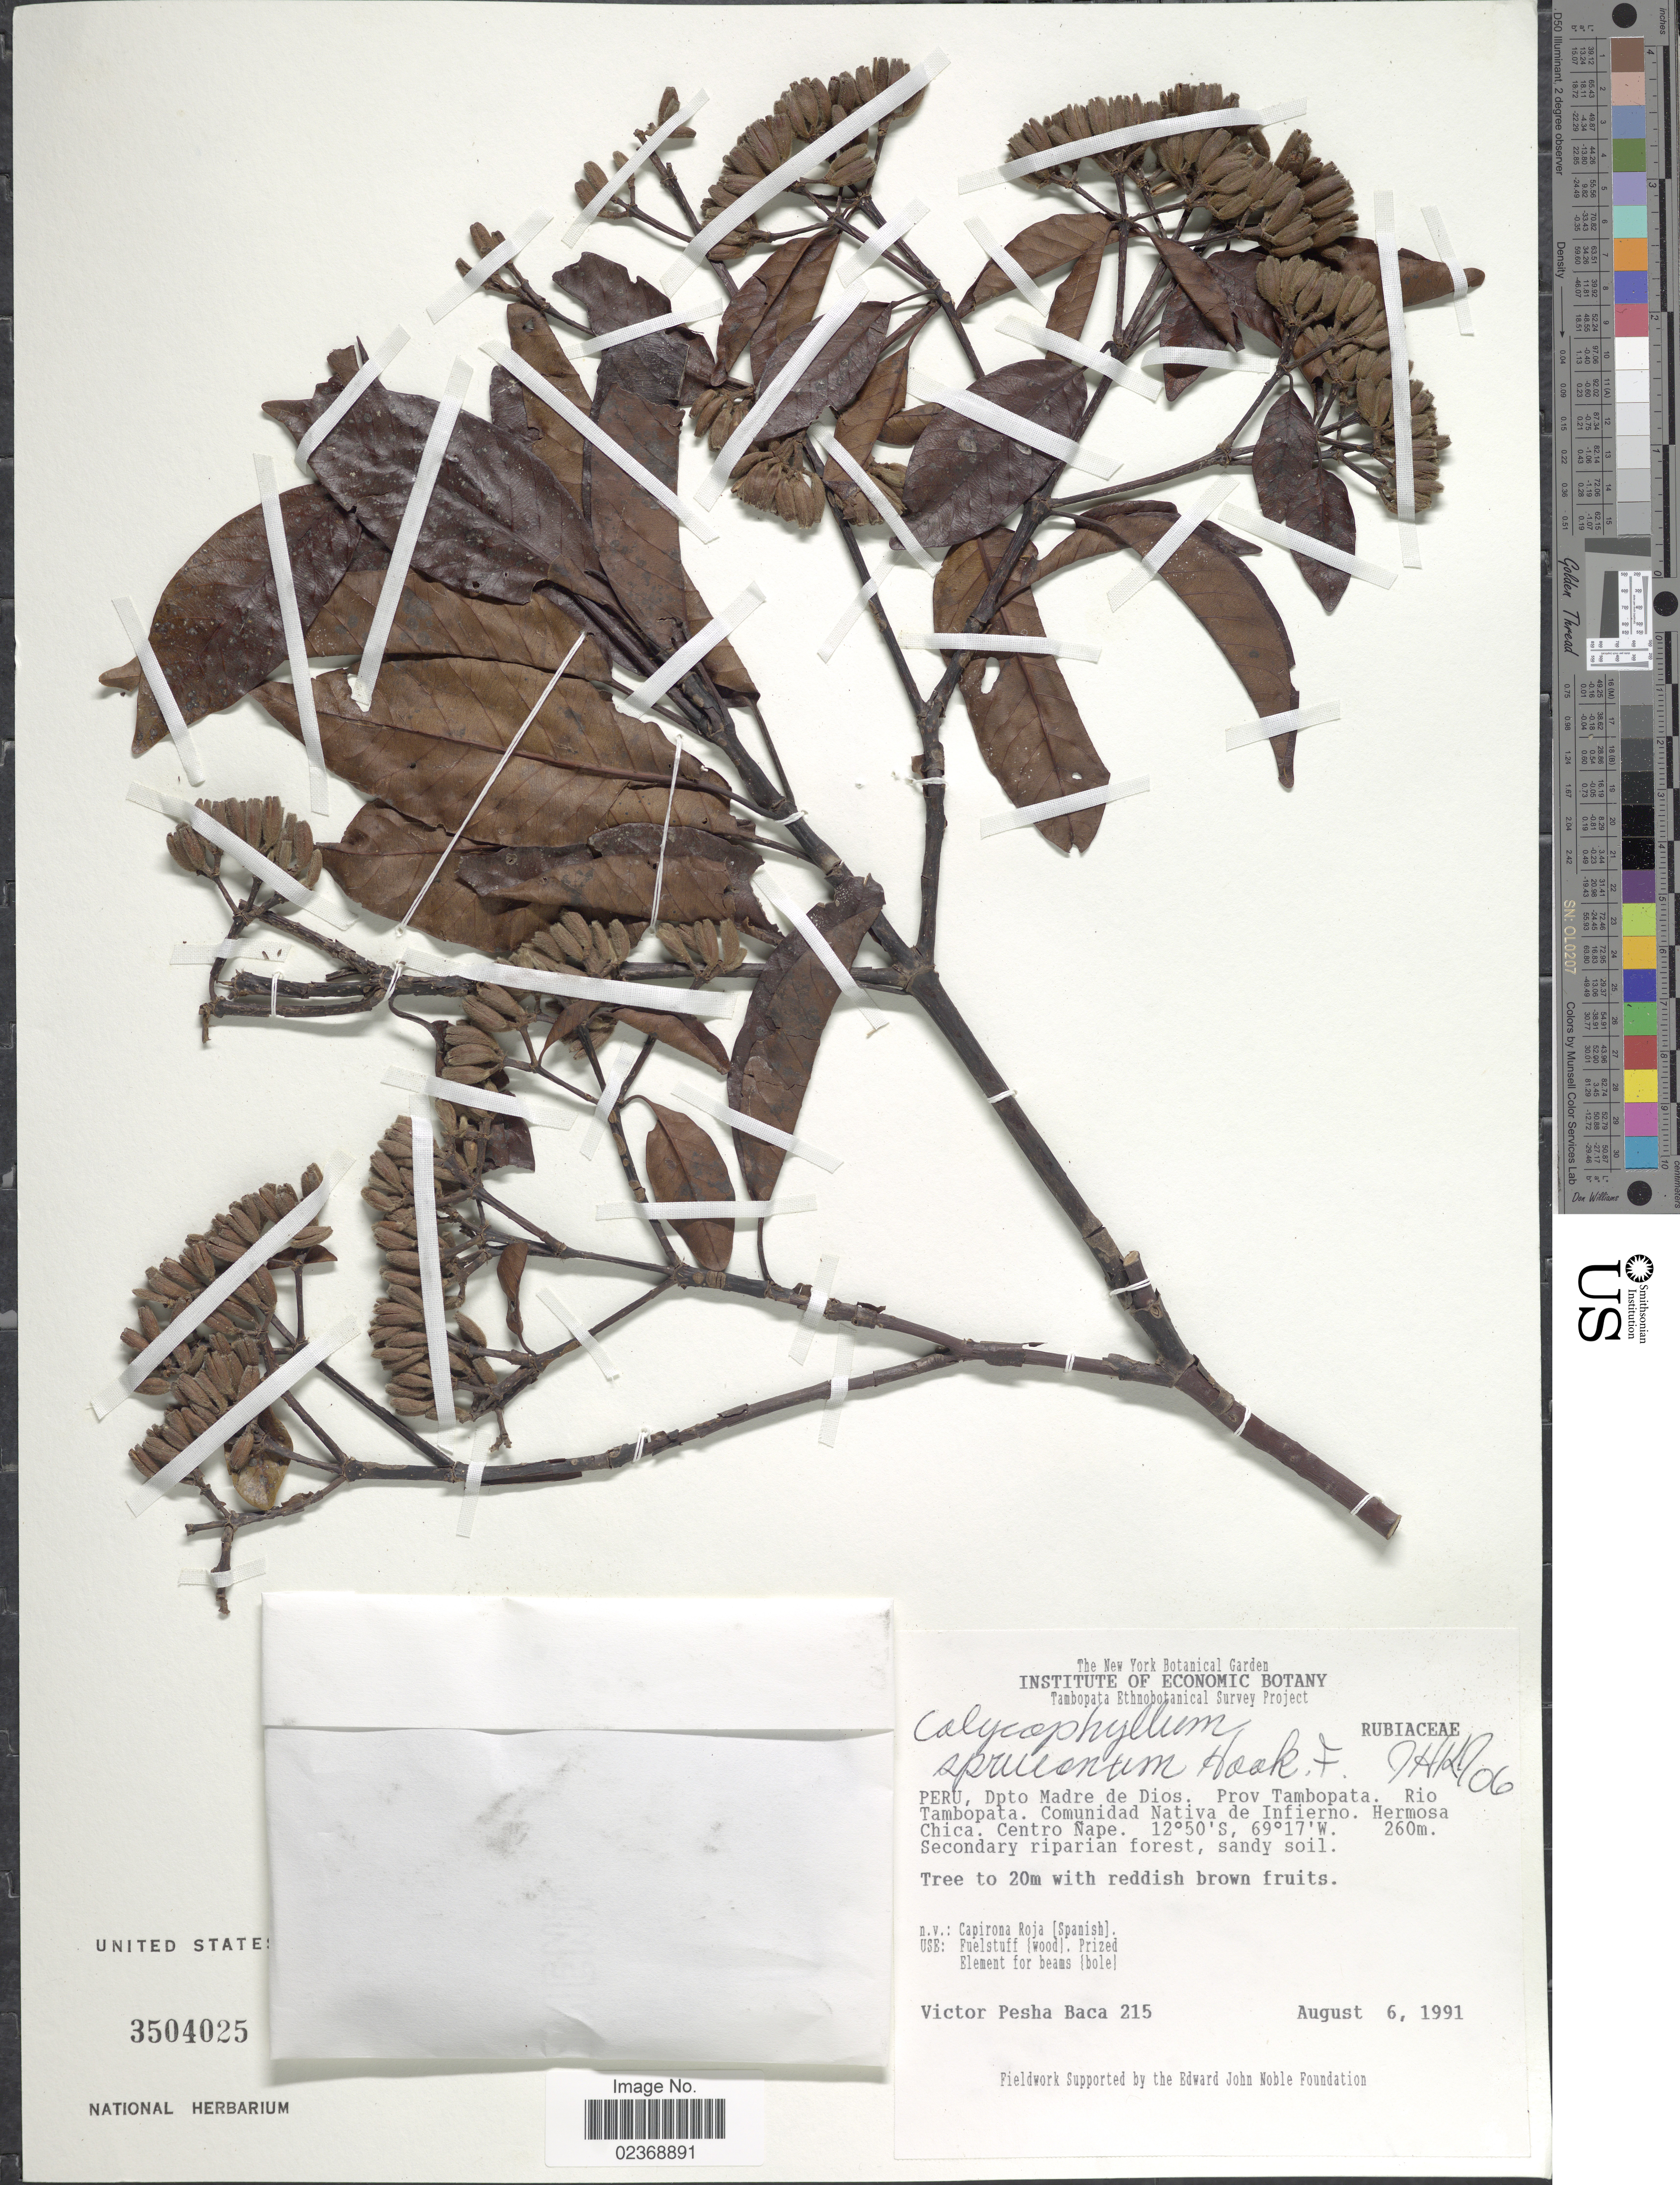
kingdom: Plantae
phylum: Tracheophyta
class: Magnoliopsida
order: Gentianales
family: Rubiaceae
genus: Calycophyllum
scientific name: Calycophyllum spruceanum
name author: (Benth.) Hook. f. ex K. Schum.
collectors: V. Pesha Baca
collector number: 215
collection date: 1991-08-06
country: Peru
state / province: Madre de Dios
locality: Prov. Tambopata. Rio Tambopata. Comunidad Nativa de Infierno. Hermosa Chica. Centro Nape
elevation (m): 260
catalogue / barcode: US 3504025